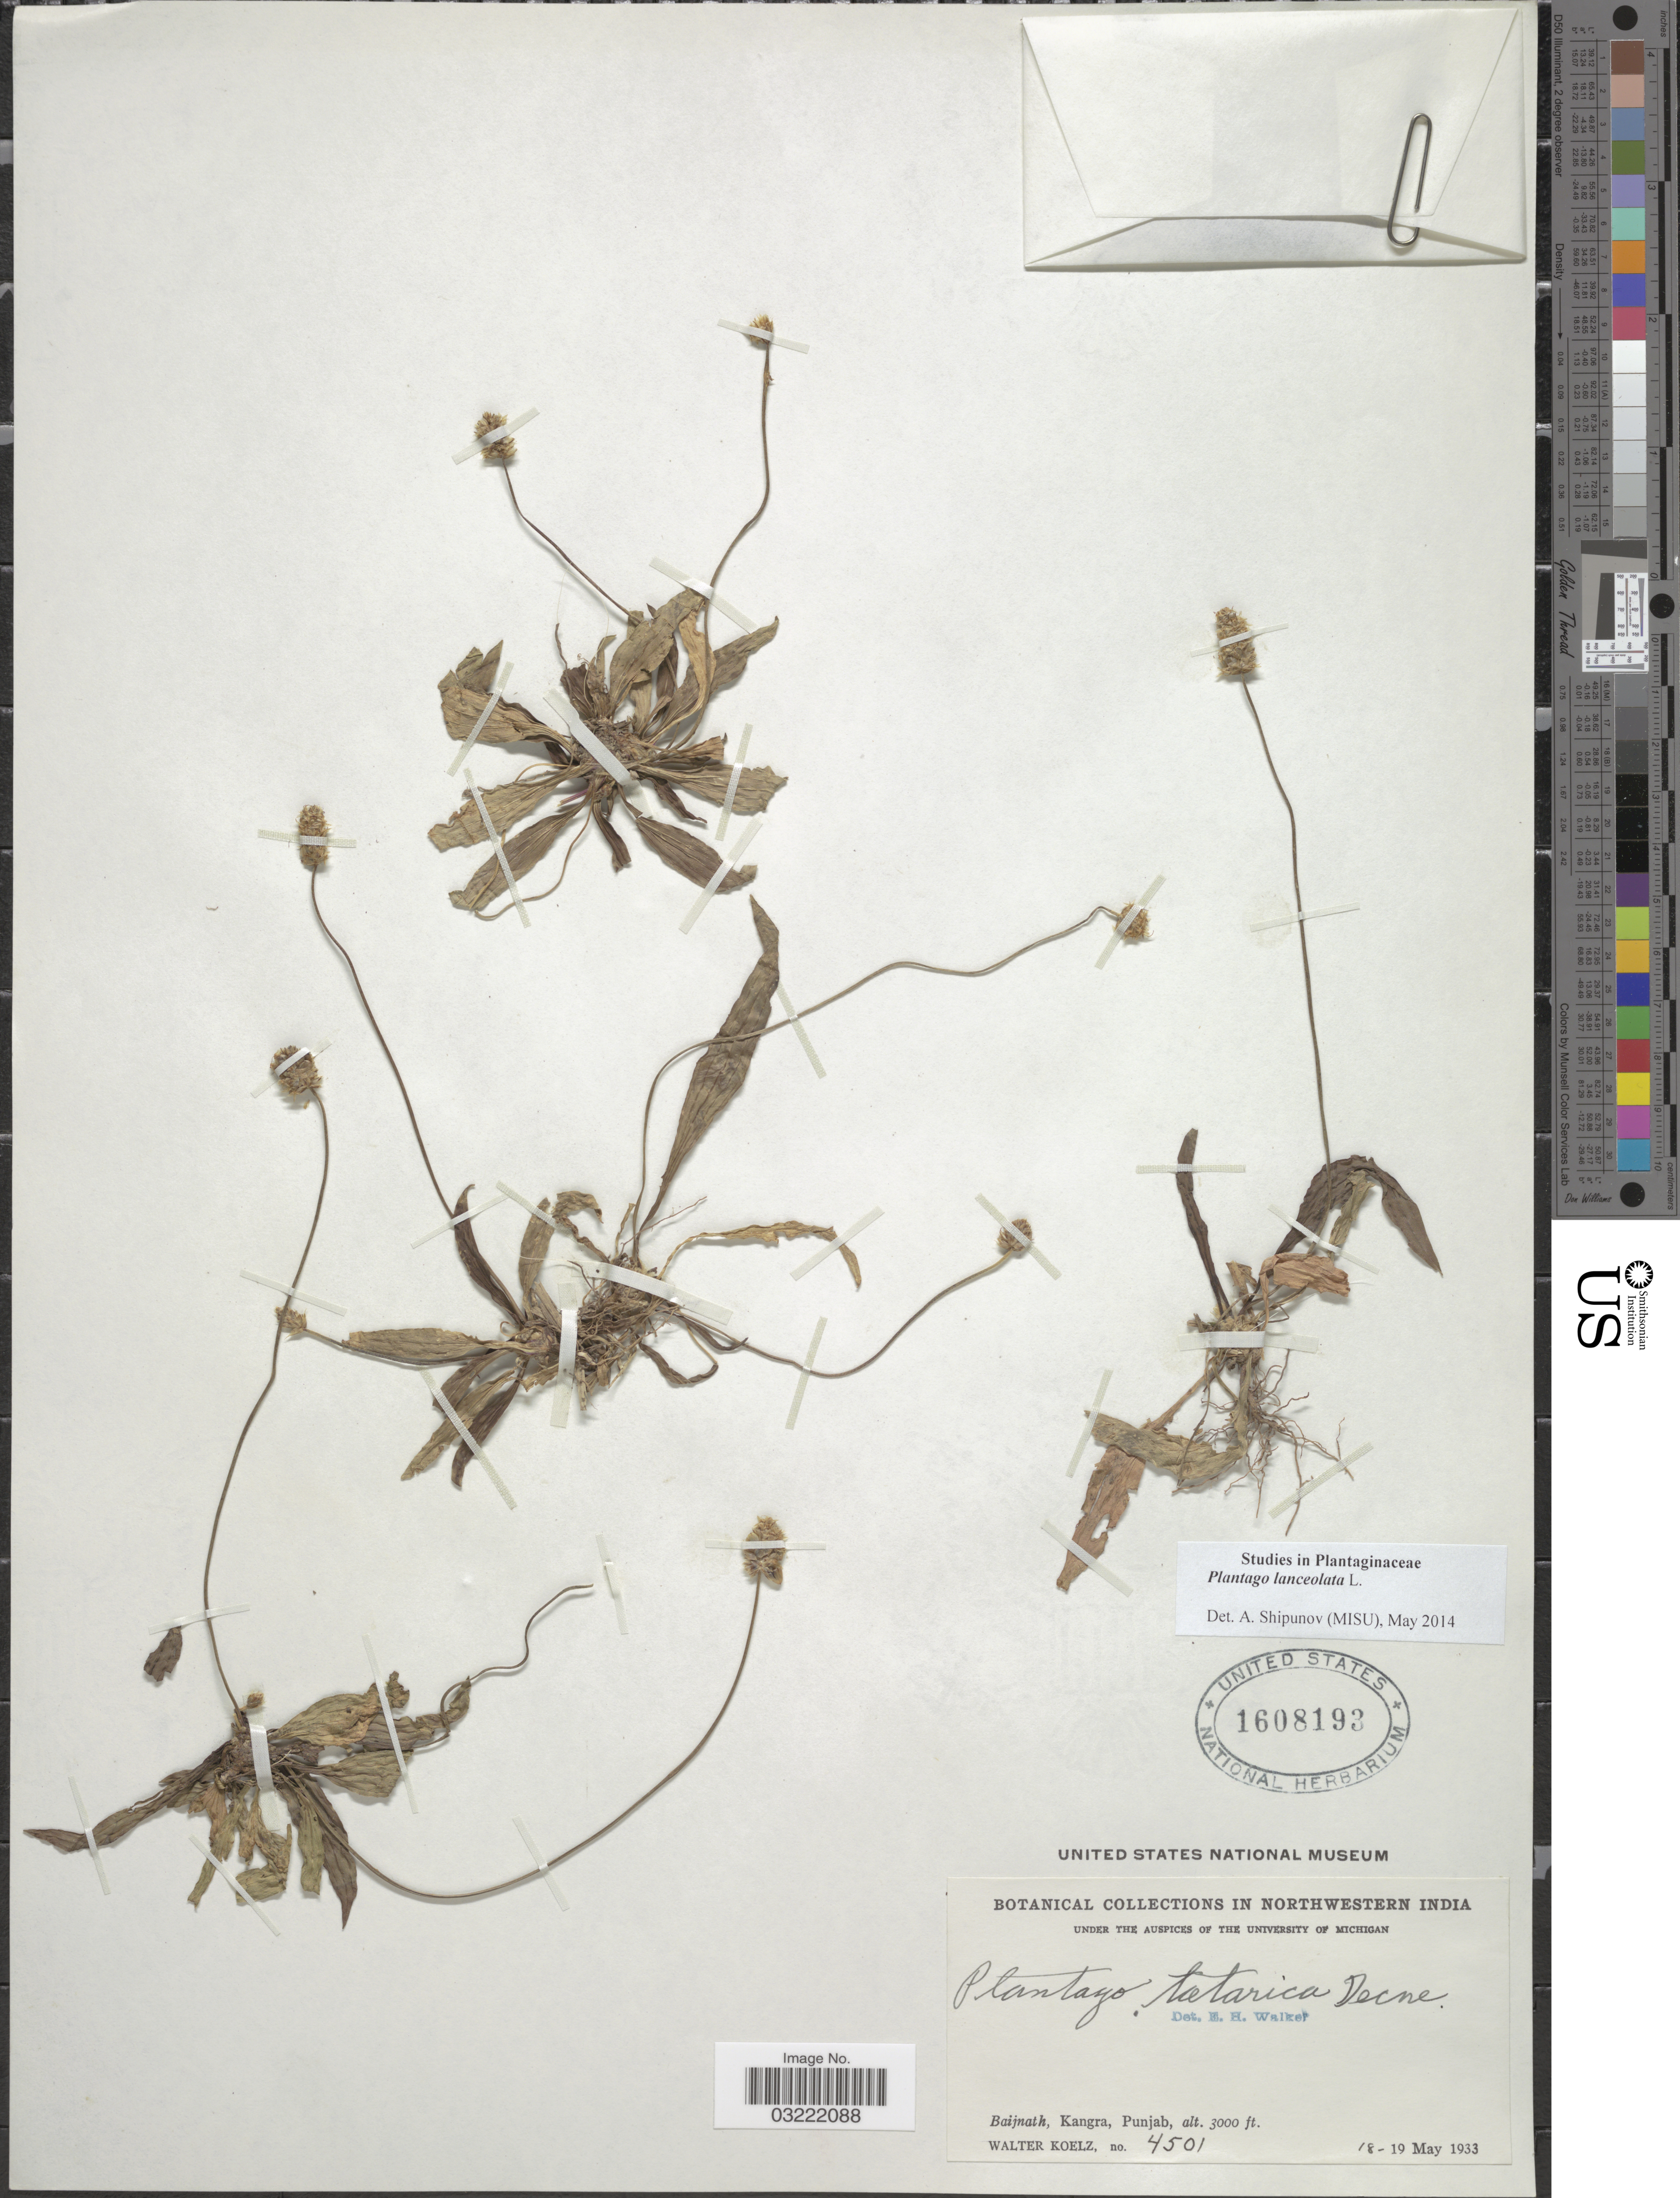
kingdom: Plantae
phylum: Tracheophyta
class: Magnoliopsida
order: Lamiales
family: Plantaginaceae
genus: Plantago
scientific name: Plantago lanceolata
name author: L.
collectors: W. N. Koelz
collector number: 4501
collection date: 1933-05-18/1933-05-19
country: India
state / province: Punjab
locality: Northwestern India. Baijnath, Kangra.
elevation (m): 914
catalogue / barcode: US 1608193